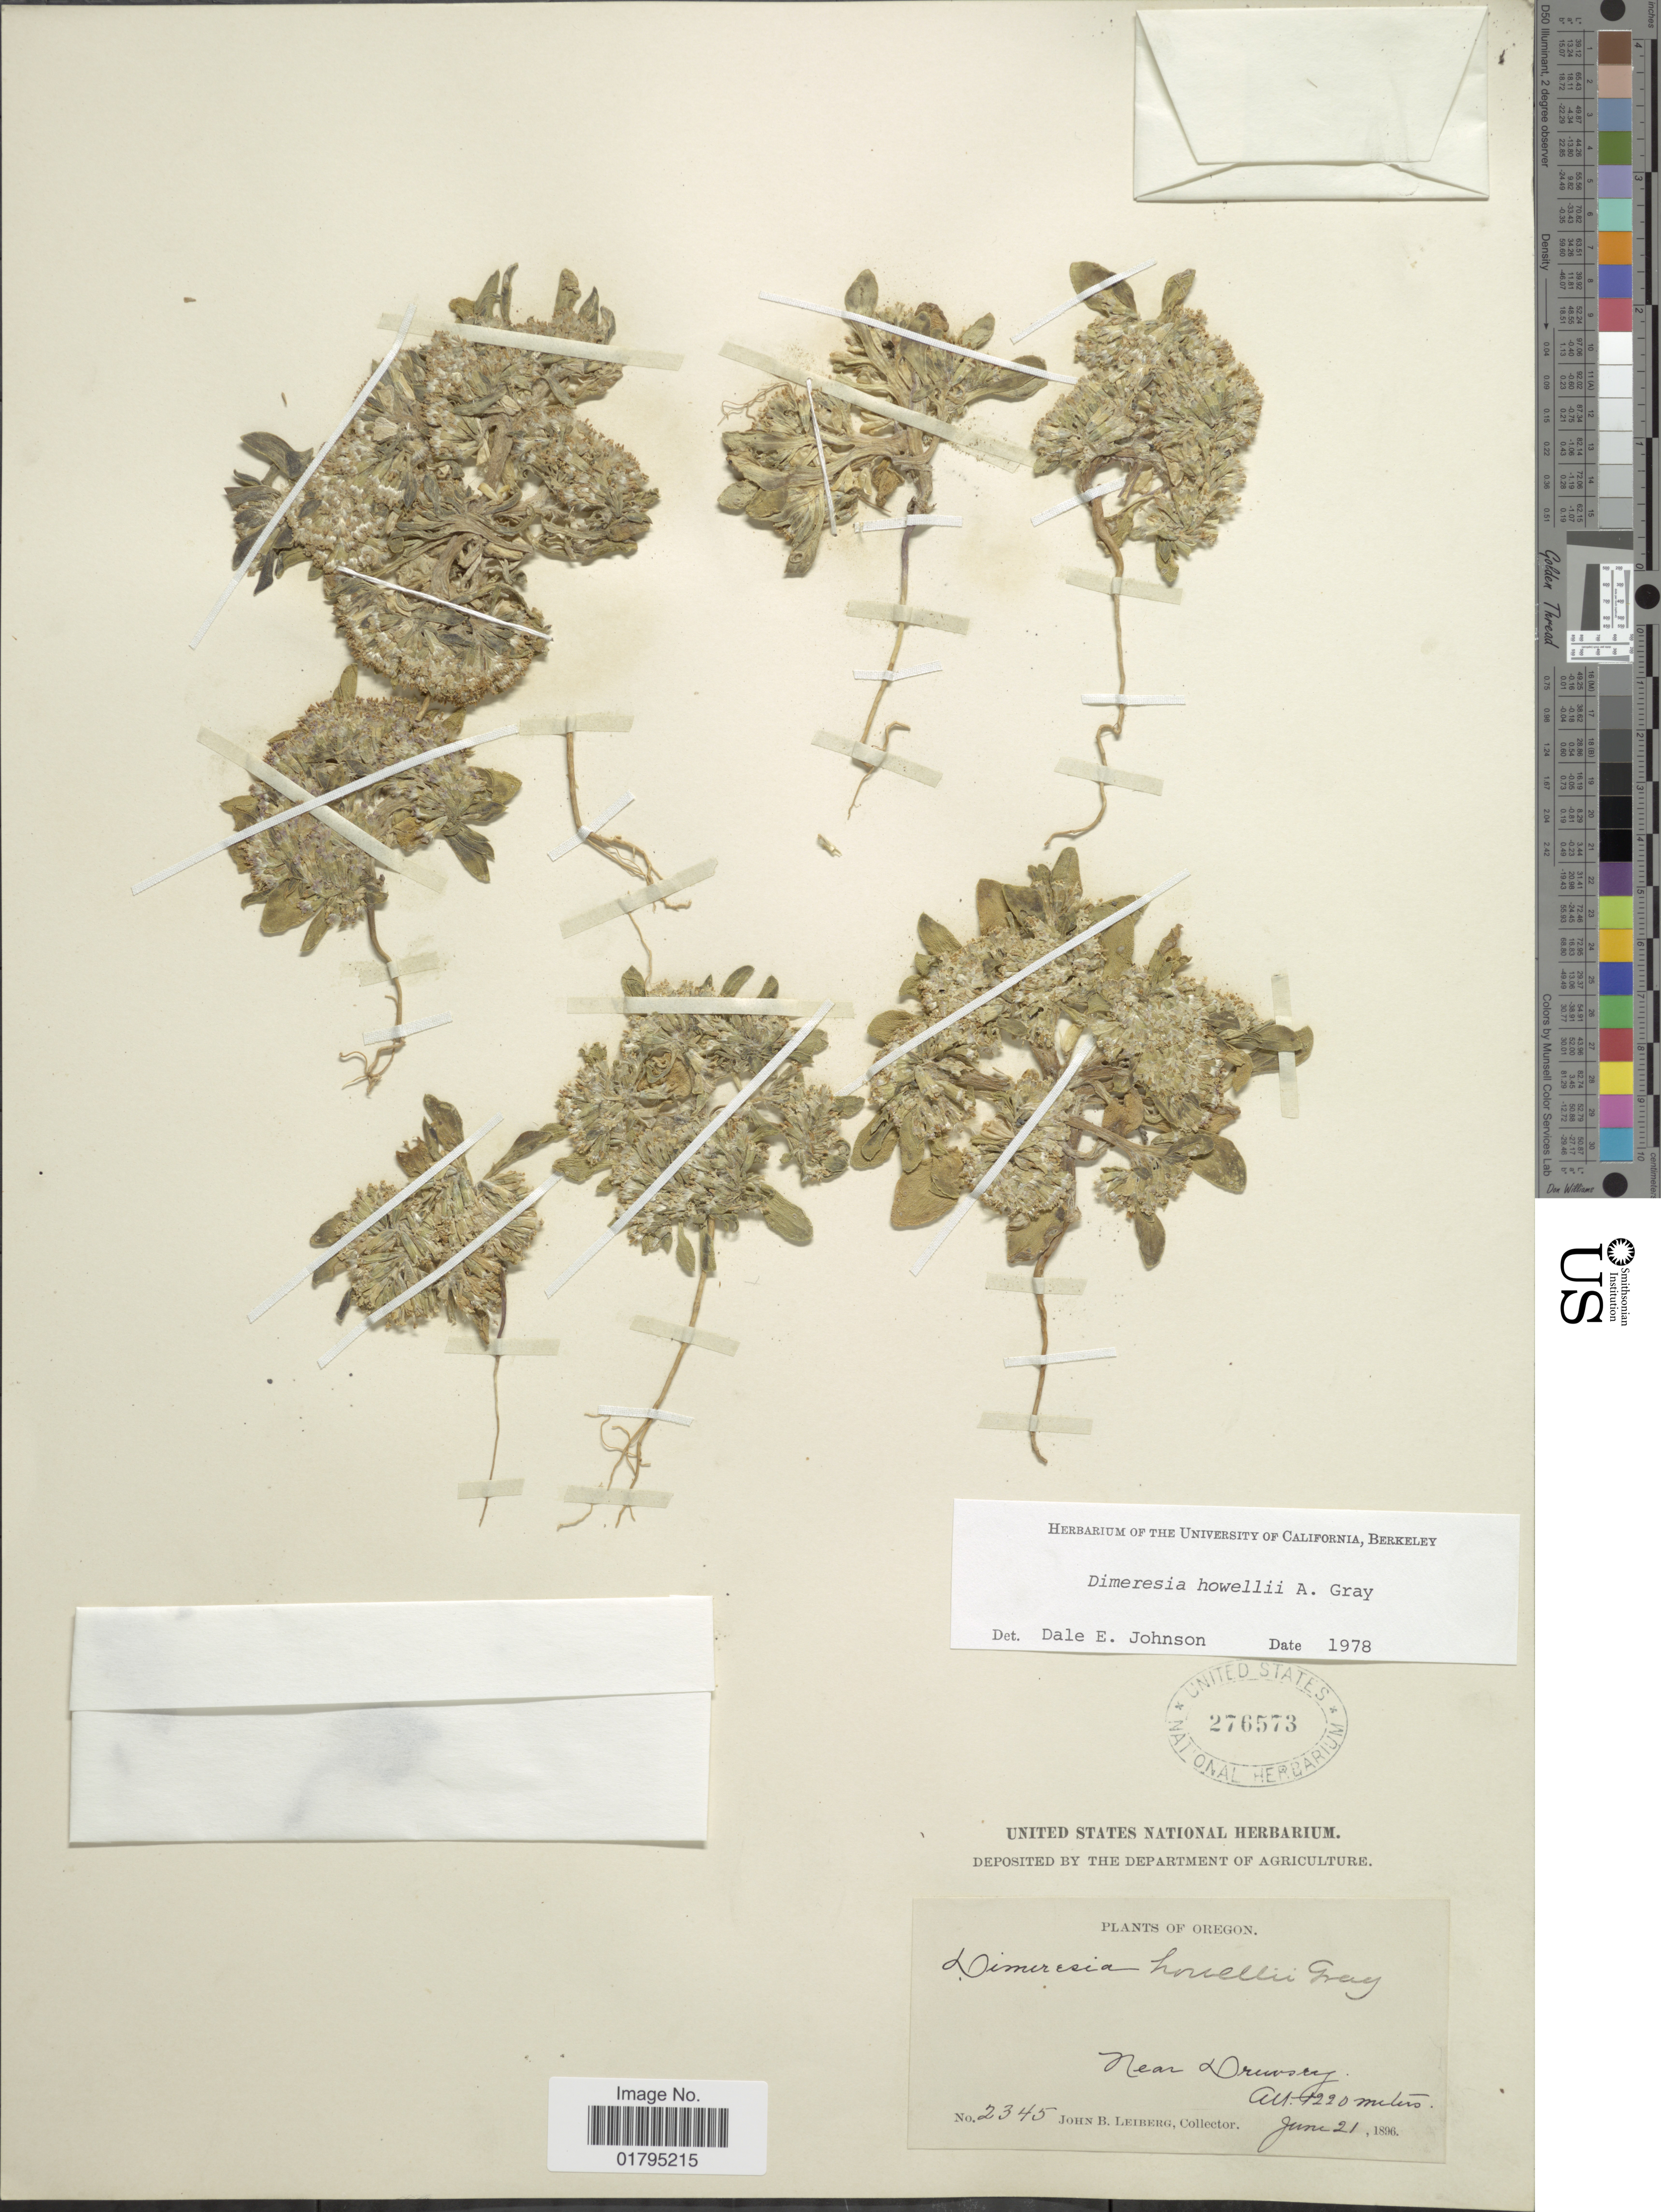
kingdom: Plantae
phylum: Tracheophyta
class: Magnoliopsida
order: Asterales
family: Asteraceae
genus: Dimeresia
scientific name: Dimeresia howellii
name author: A. Gray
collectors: J. B. Leiberg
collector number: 2345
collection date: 1896-06-21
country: United States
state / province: Oregon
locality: Oregon, Near Drewsey.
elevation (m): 1220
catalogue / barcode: US 276573